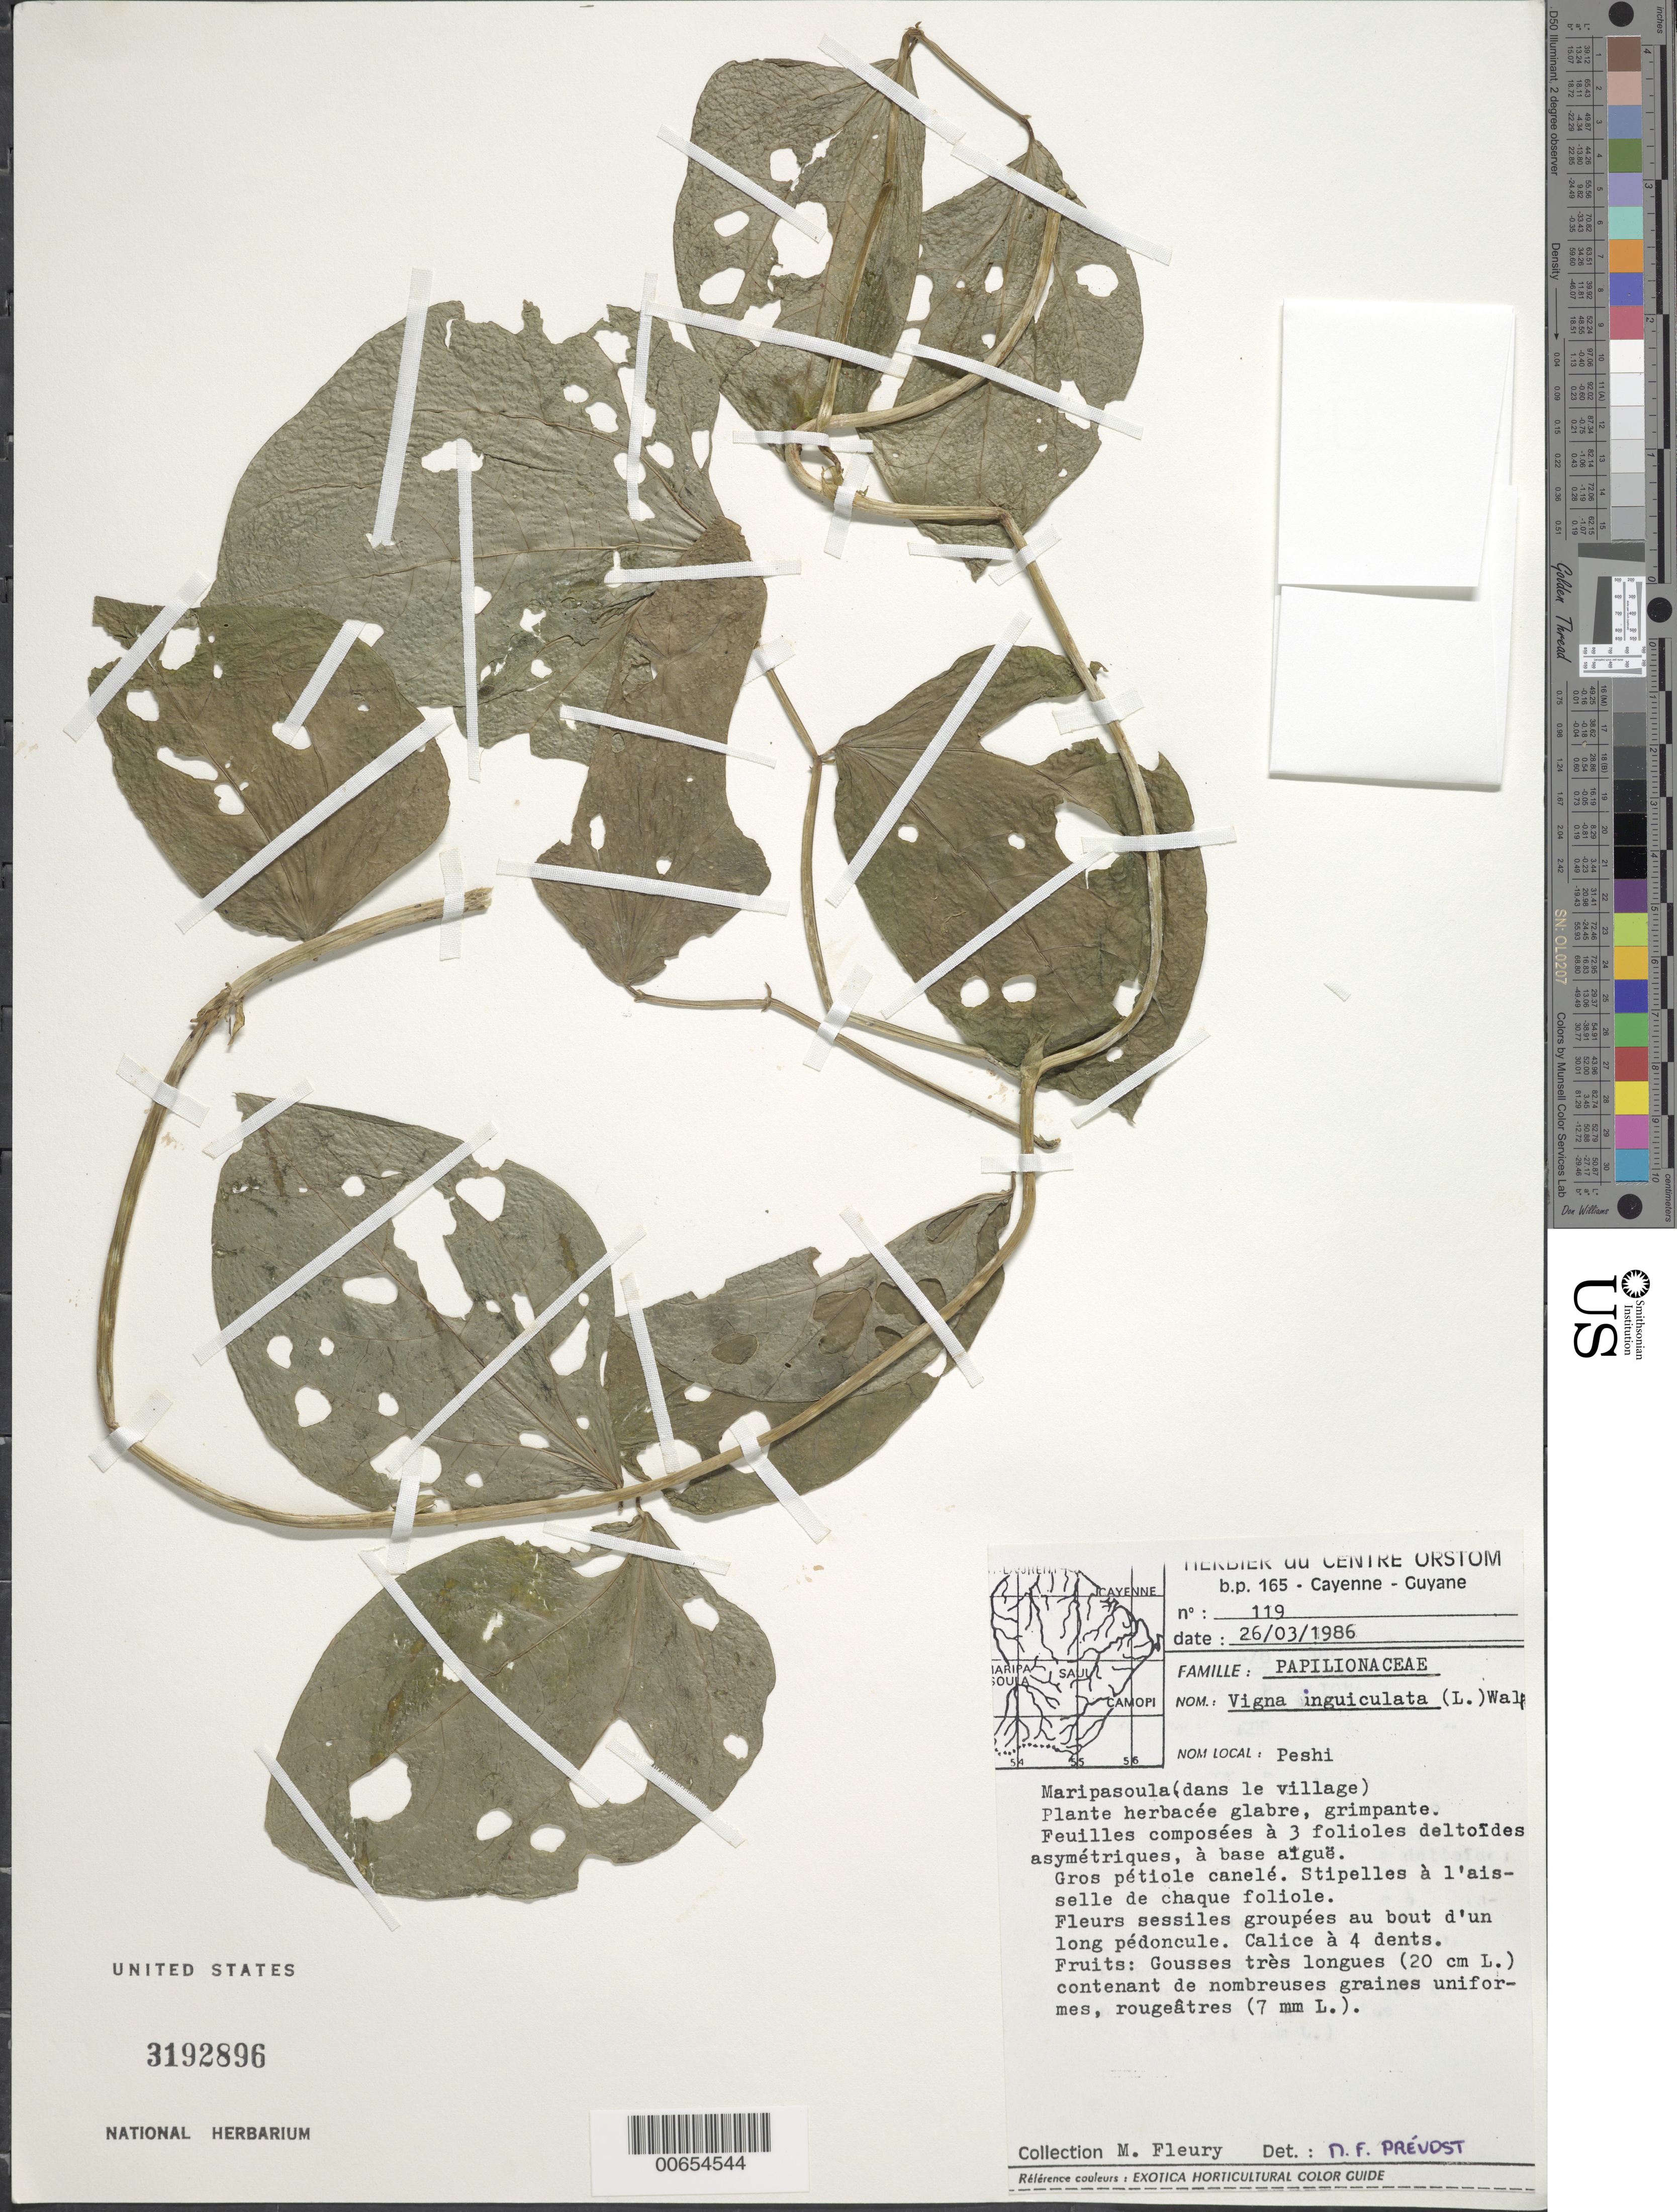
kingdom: Plantae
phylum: Tracheophyta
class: Magnoliopsida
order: Fabales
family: Fabaceae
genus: Vigna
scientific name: Vigna unguiculata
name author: (L.) Walp.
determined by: Prévost, M.-F.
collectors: M. Fleury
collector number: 119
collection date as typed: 26-Mar-86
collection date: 1986-03-26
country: French Guiana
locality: Bourg de Maripasoula - Bassin du Maroni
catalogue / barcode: US 3192896